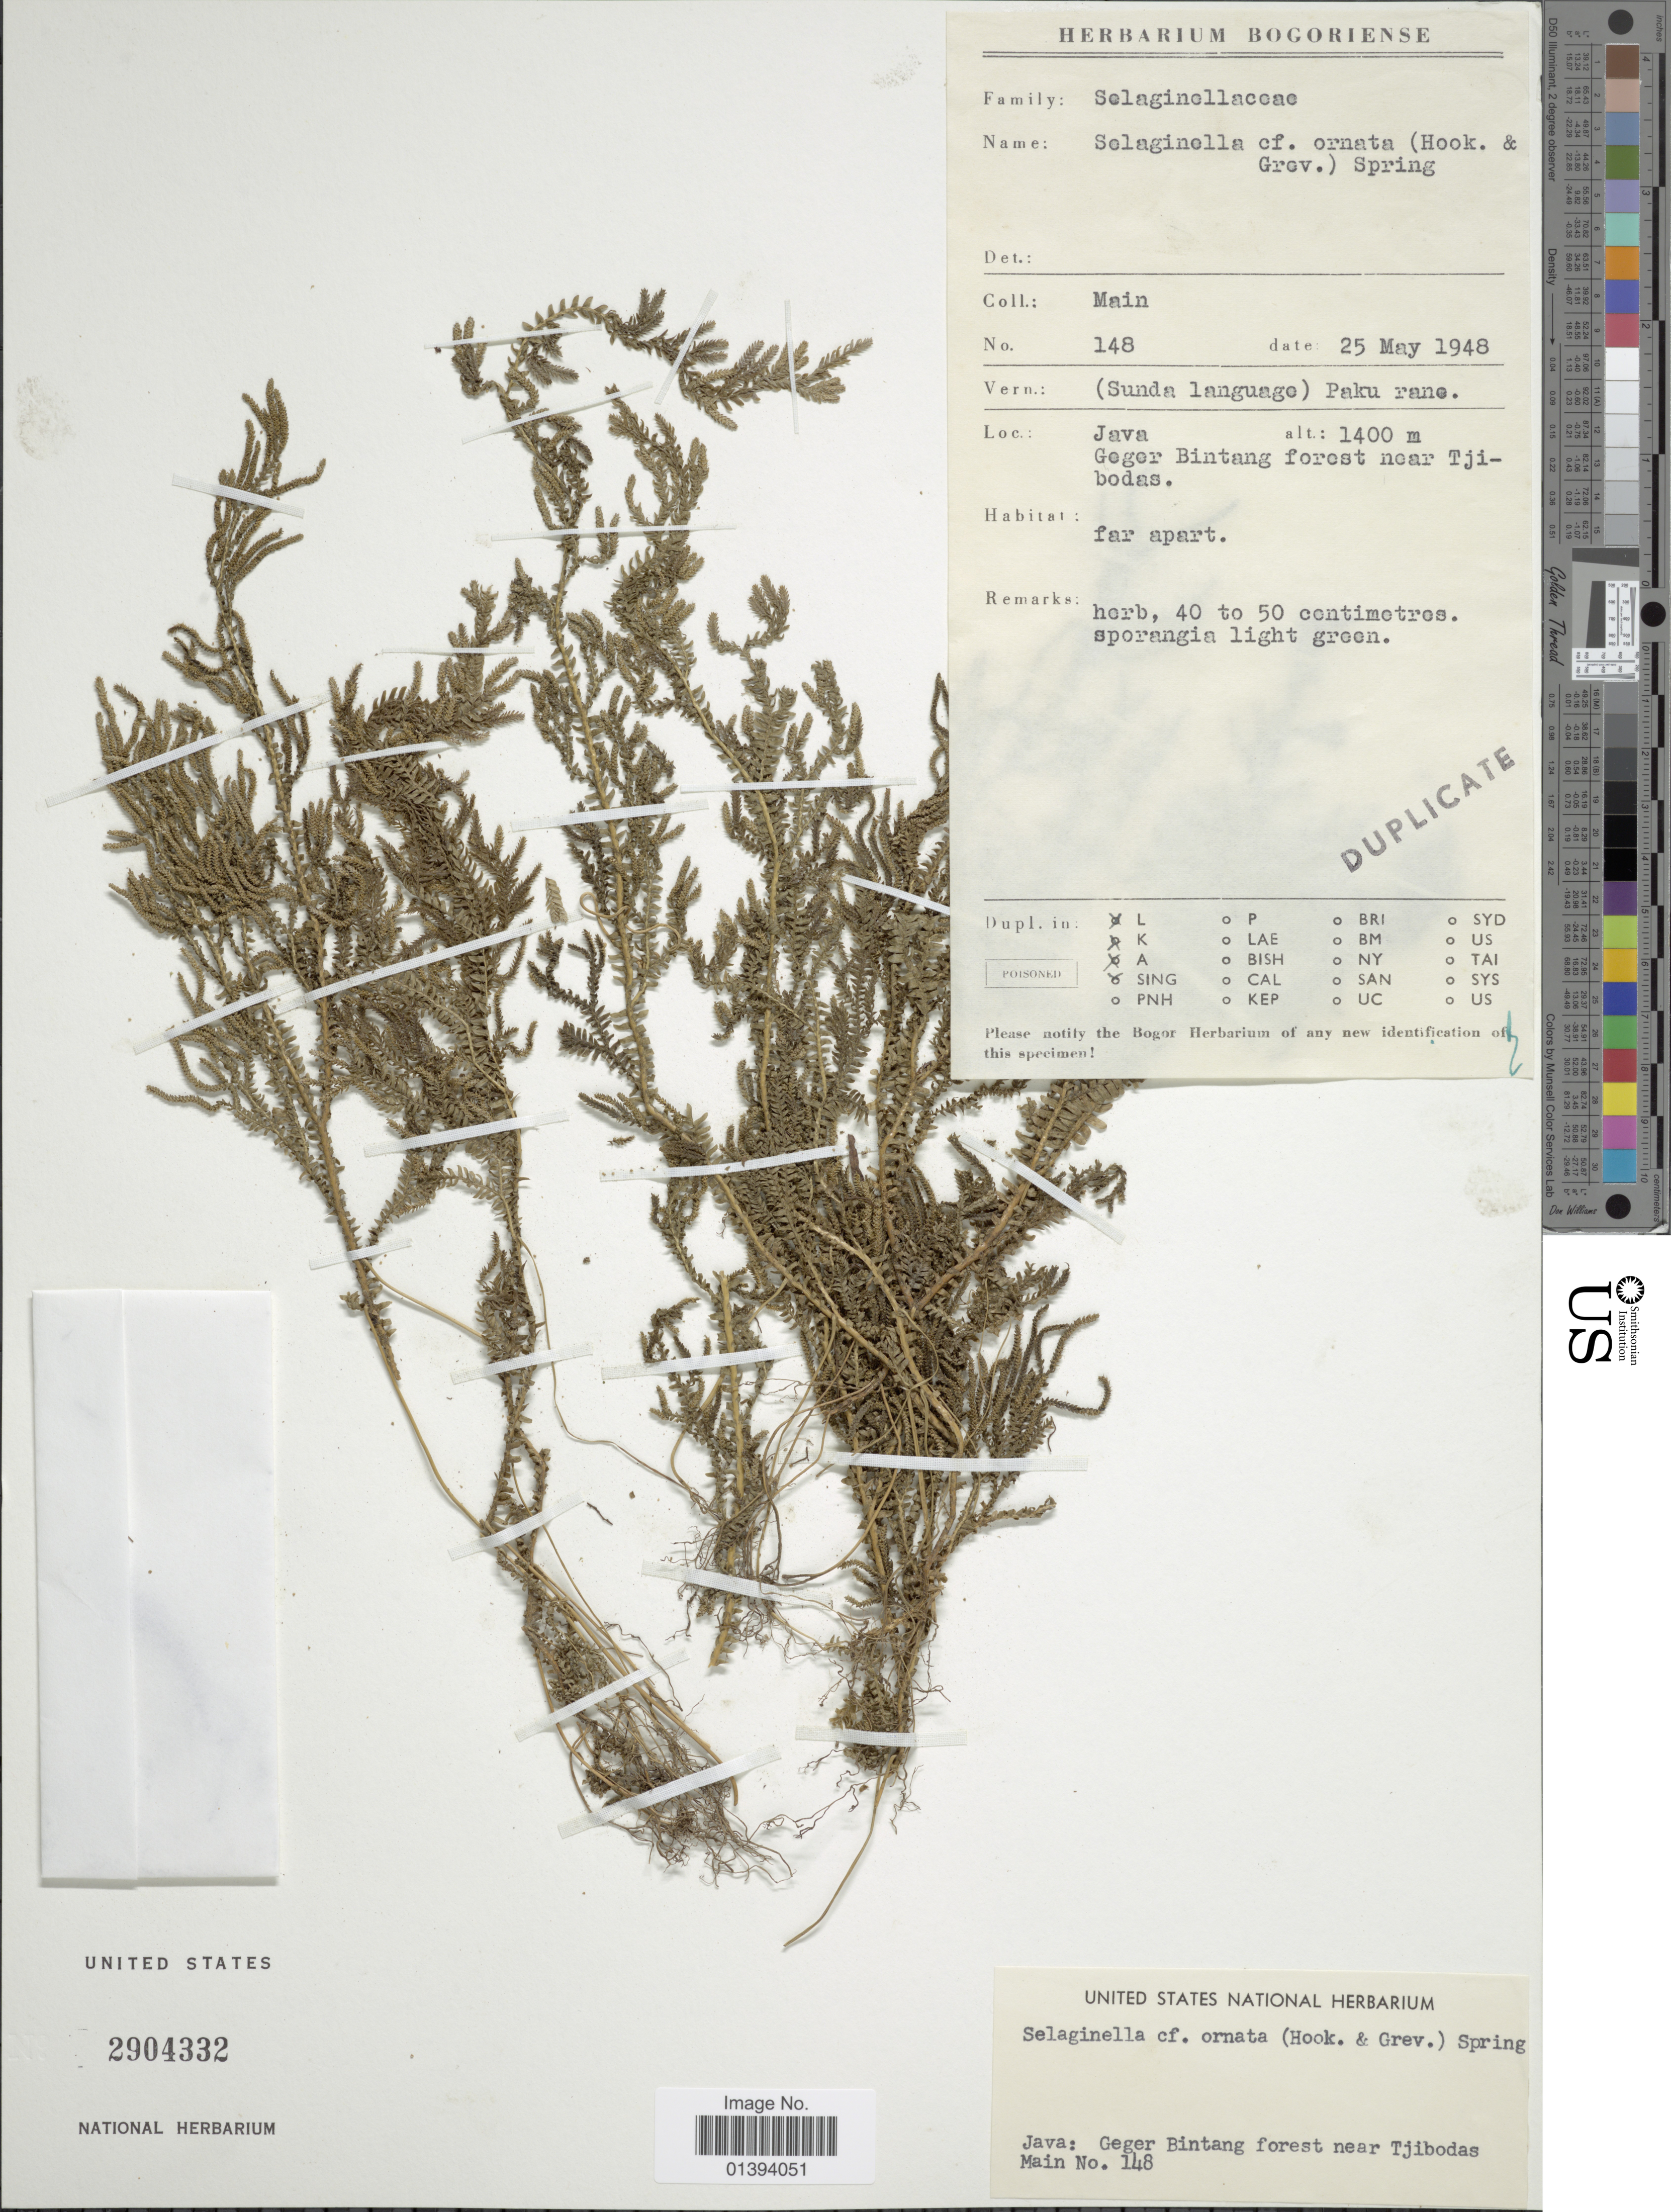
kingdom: Plantae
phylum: Tracheophyta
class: Lycopodiopsida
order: Selaginellales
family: Selaginellaceae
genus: Selaginella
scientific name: Selaginella ornata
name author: (Hook. & Grev.) Spring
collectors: -. Main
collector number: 148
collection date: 1948-05-25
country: Indonesia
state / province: Java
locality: Geger Bintang forest near Tjibodas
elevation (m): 1400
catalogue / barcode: US 2904332